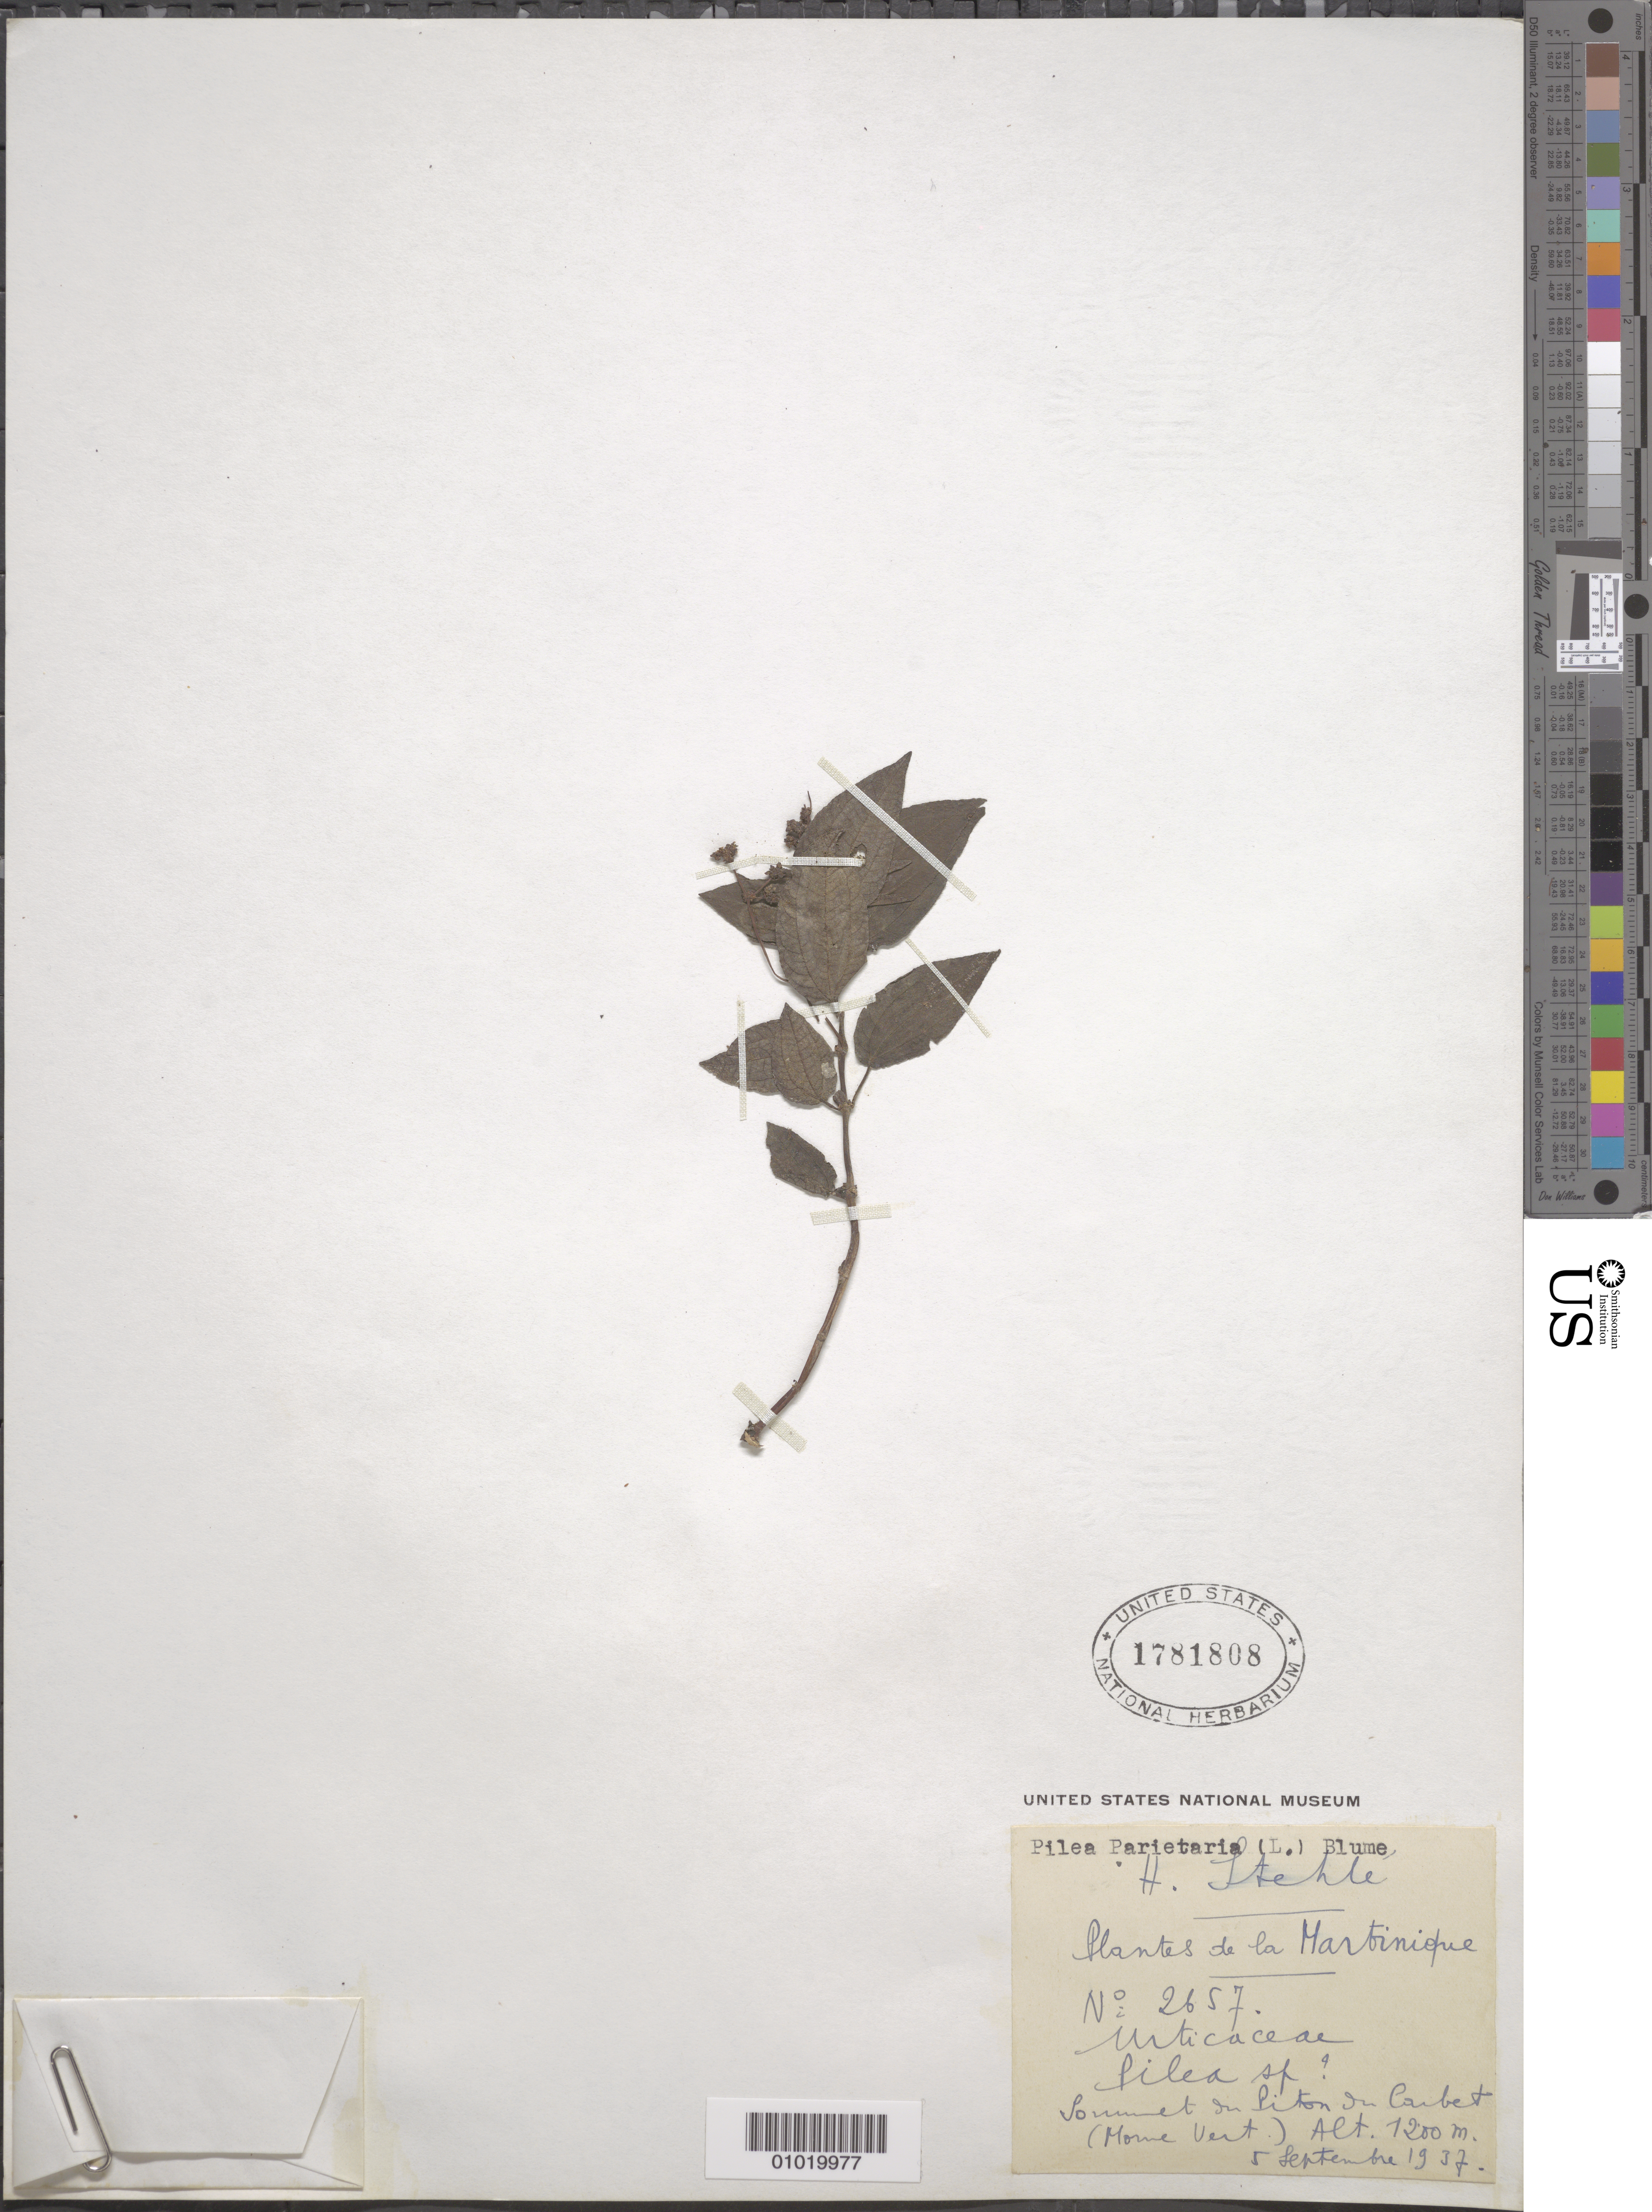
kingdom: Plantae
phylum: Tracheophyta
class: Magnoliopsida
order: Rosales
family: Urticaceae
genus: Pilea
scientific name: Pilea parietaria var. parietaria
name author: (L.) Blume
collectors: H. Stehlé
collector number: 2657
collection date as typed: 05 Sep 1937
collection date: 1937-09-05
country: Martinique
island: Martinique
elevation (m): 1200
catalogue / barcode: US 1781808